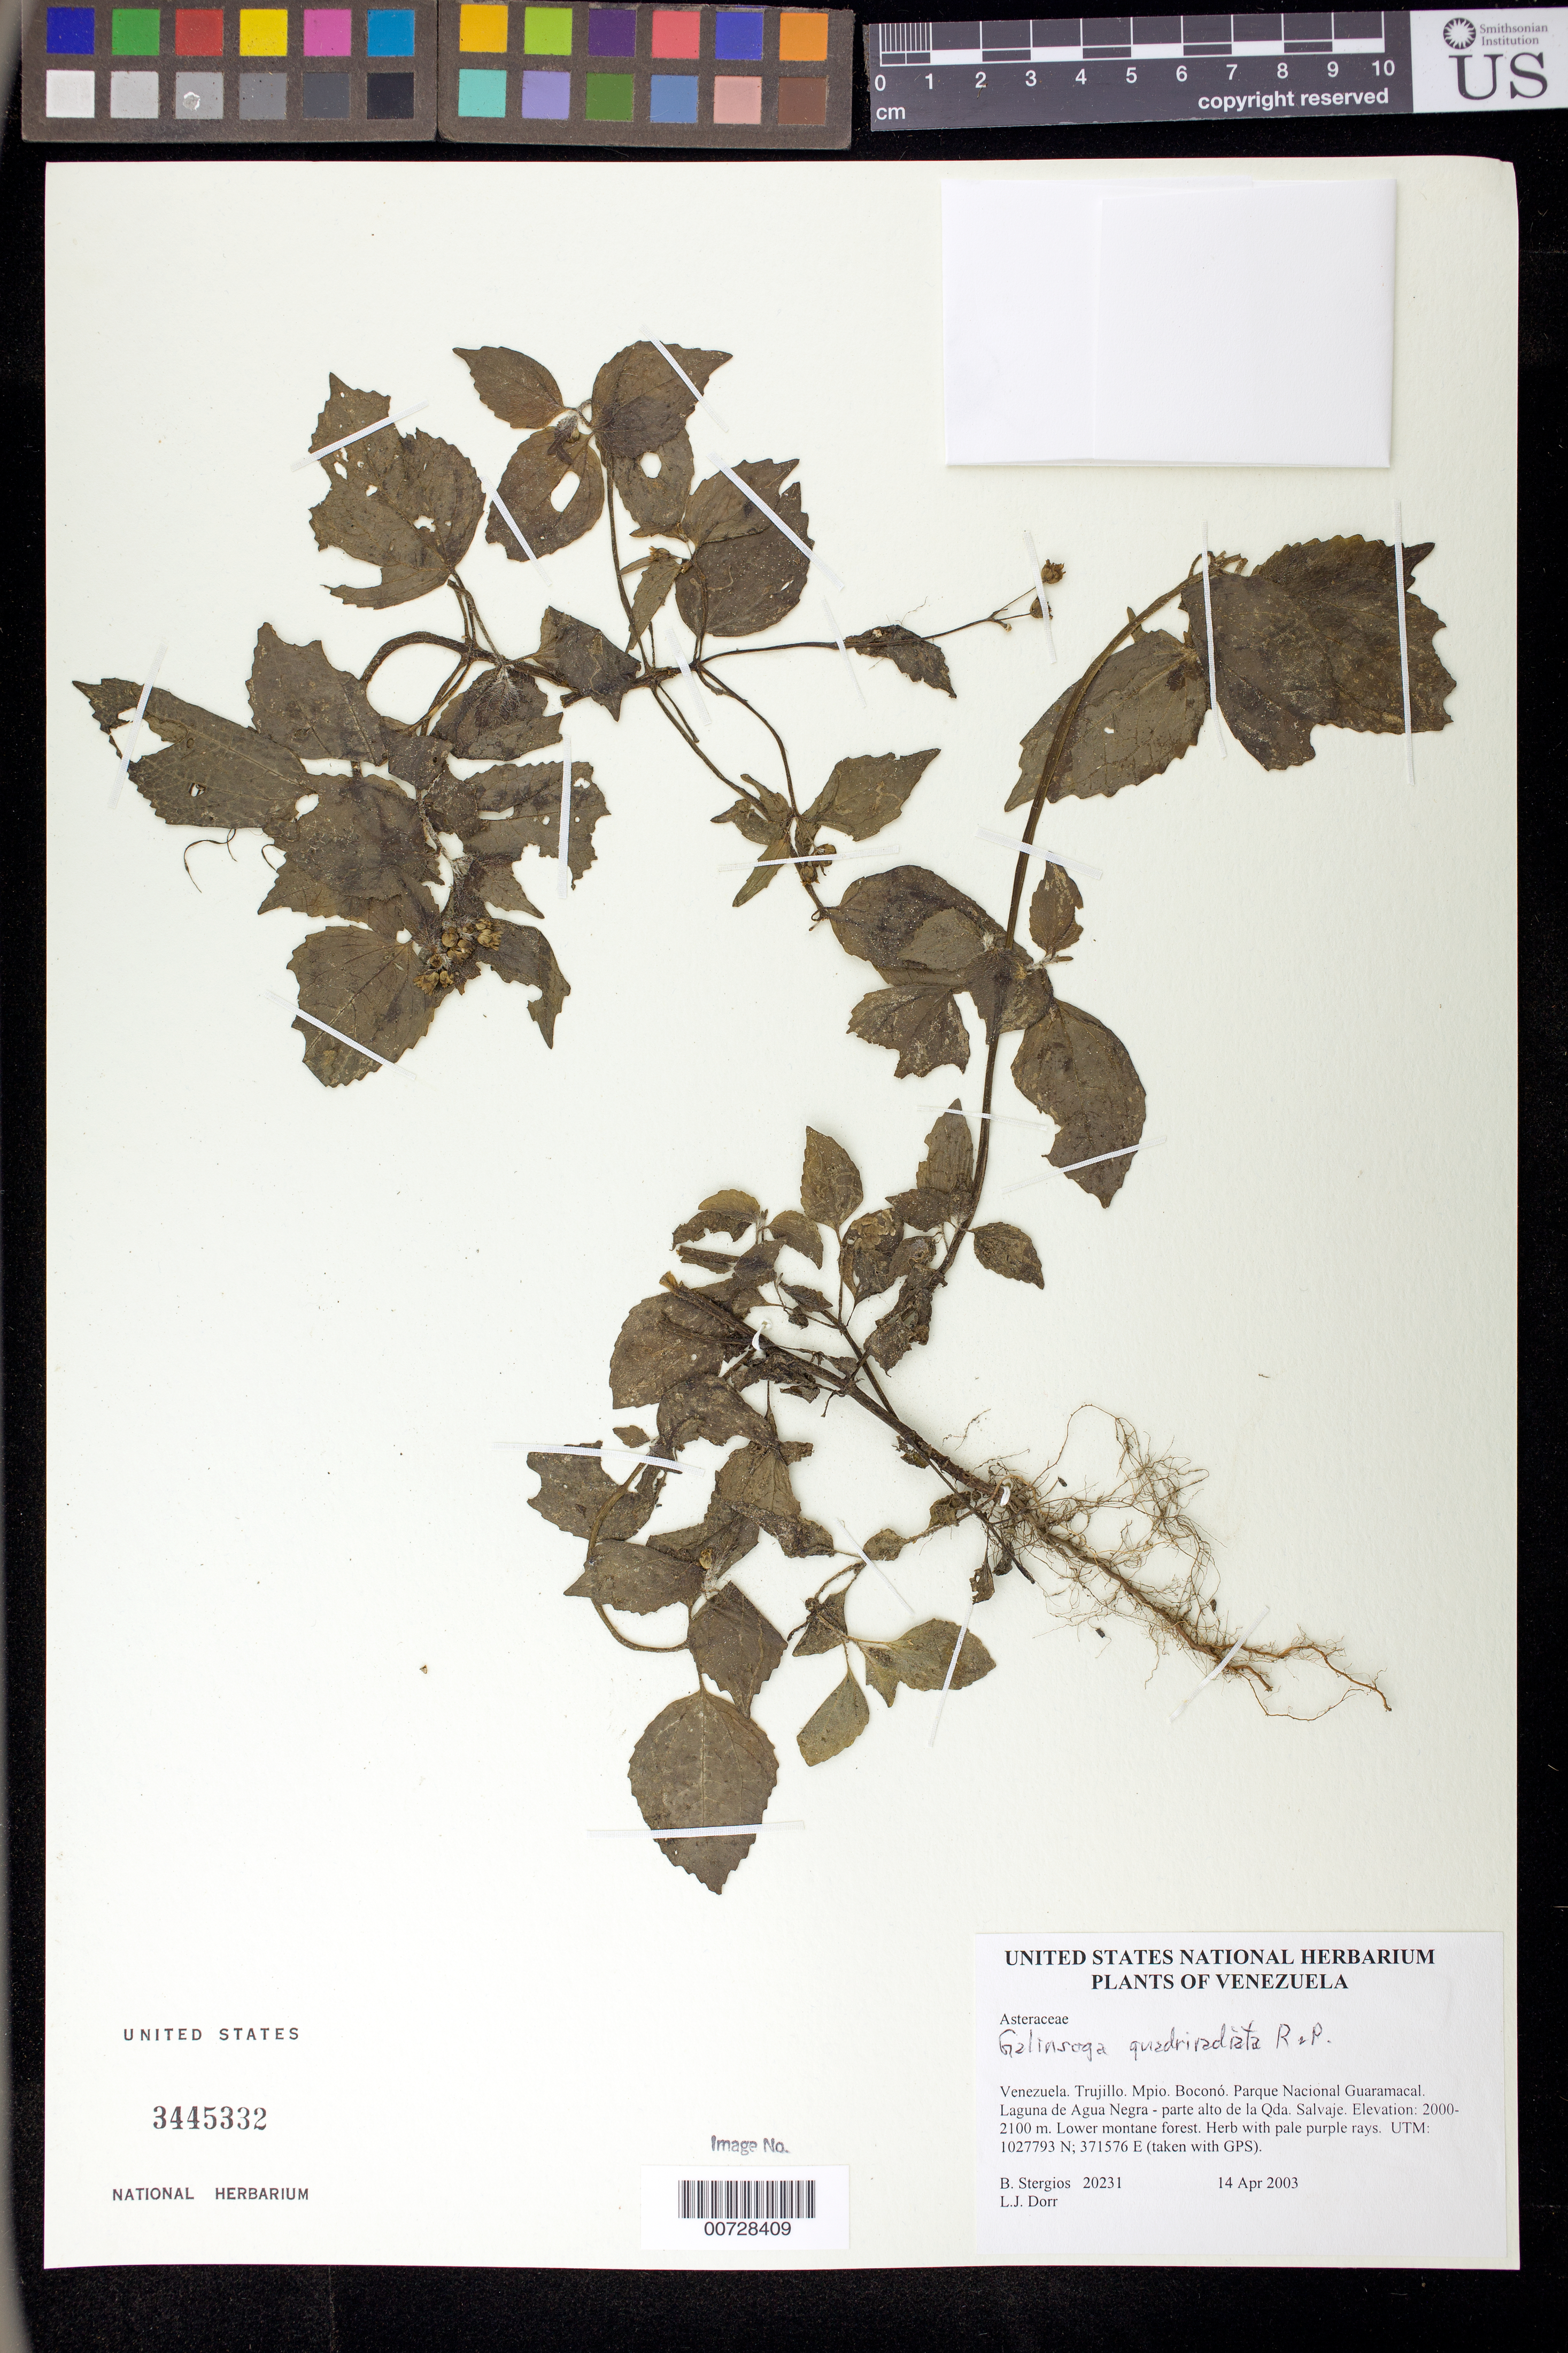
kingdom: Plantae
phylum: Tracheophyta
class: Magnoliopsida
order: Asterales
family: Asteraceae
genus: Galinsoga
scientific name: Galinsoga quadriradiata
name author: Ruiz & Pav.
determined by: Robinson, Harold E., (US)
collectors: B. G. Stergios & L. J. Dorr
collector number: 20231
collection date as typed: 14 Apr 2003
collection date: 2003-04-14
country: Venezuela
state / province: Trujillo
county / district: Boconó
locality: Parque Nacional Guaramacal. Laguna de Agua Negra - parte alto de la Qda. Salvaje.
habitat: Lower montane forest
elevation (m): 2000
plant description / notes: PORT, US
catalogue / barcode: US 3445332